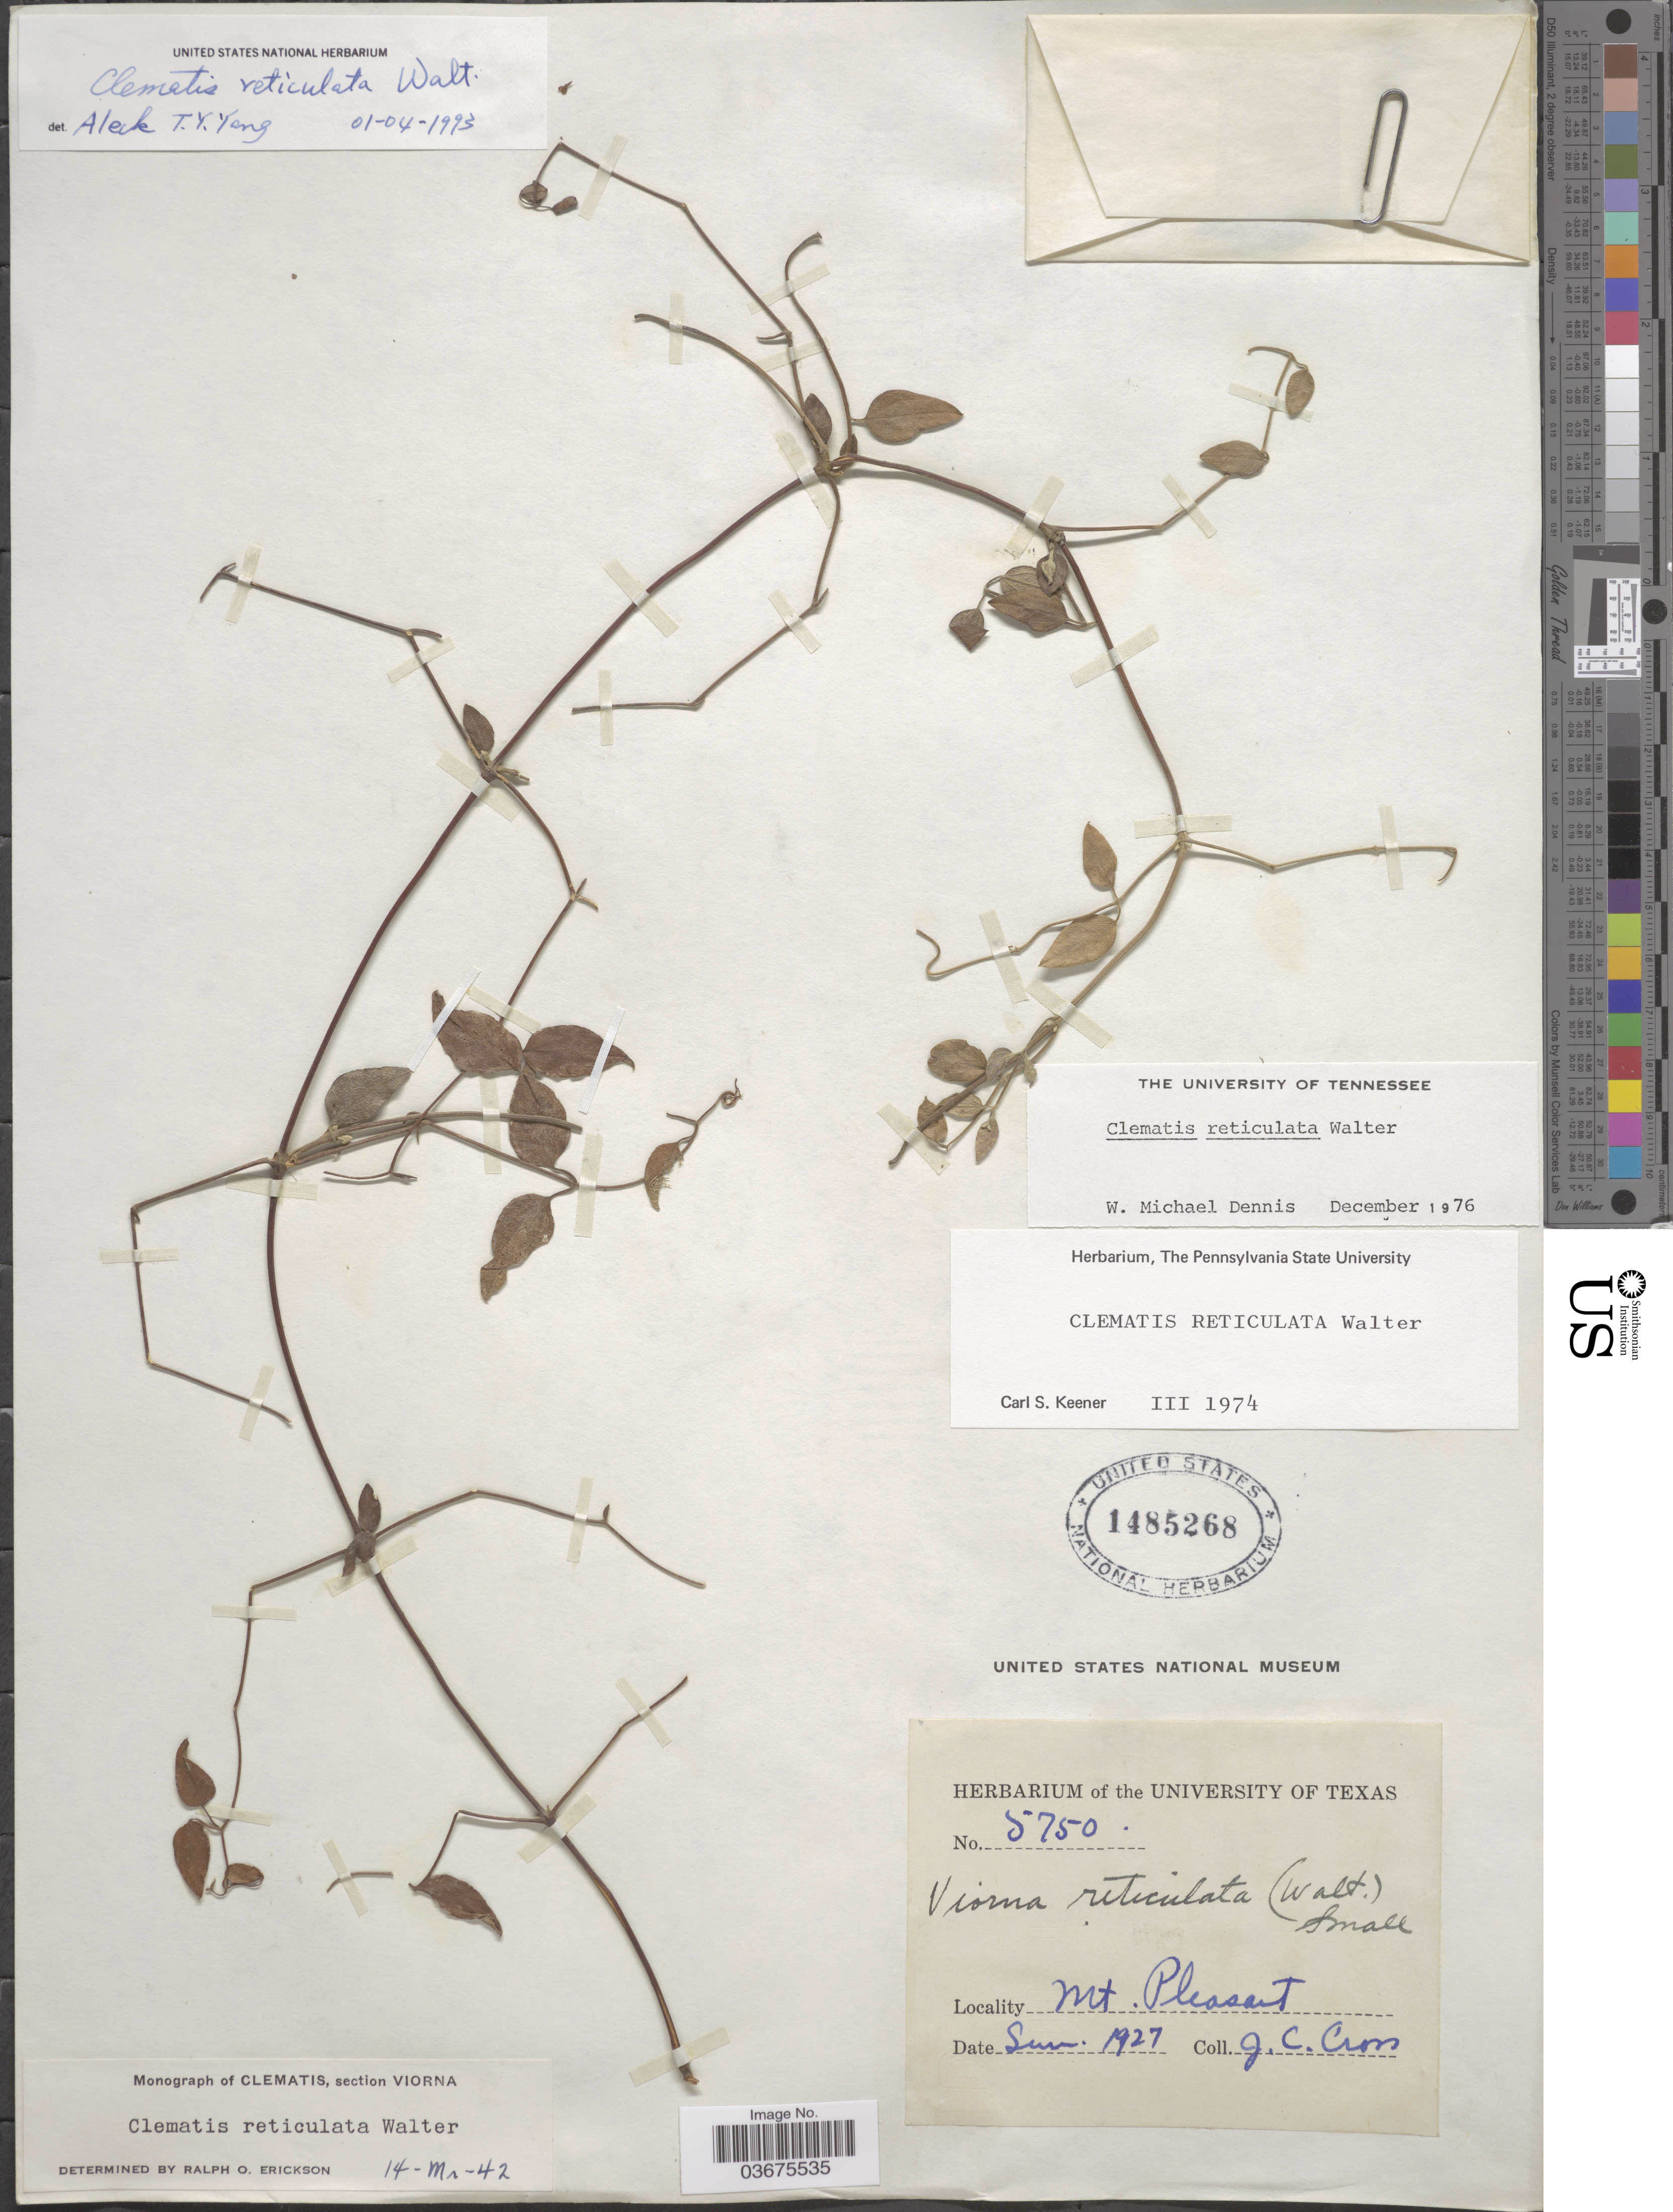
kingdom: Plantae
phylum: Tracheophyta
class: Magnoliopsida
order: Ranunculales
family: Ranunculaceae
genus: Clematis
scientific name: Clematis reticulata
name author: Walter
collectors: J. Cron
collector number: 5750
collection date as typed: Sum.* 1927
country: United States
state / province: Texas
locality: Mt. Pleasant.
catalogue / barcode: US 1485268